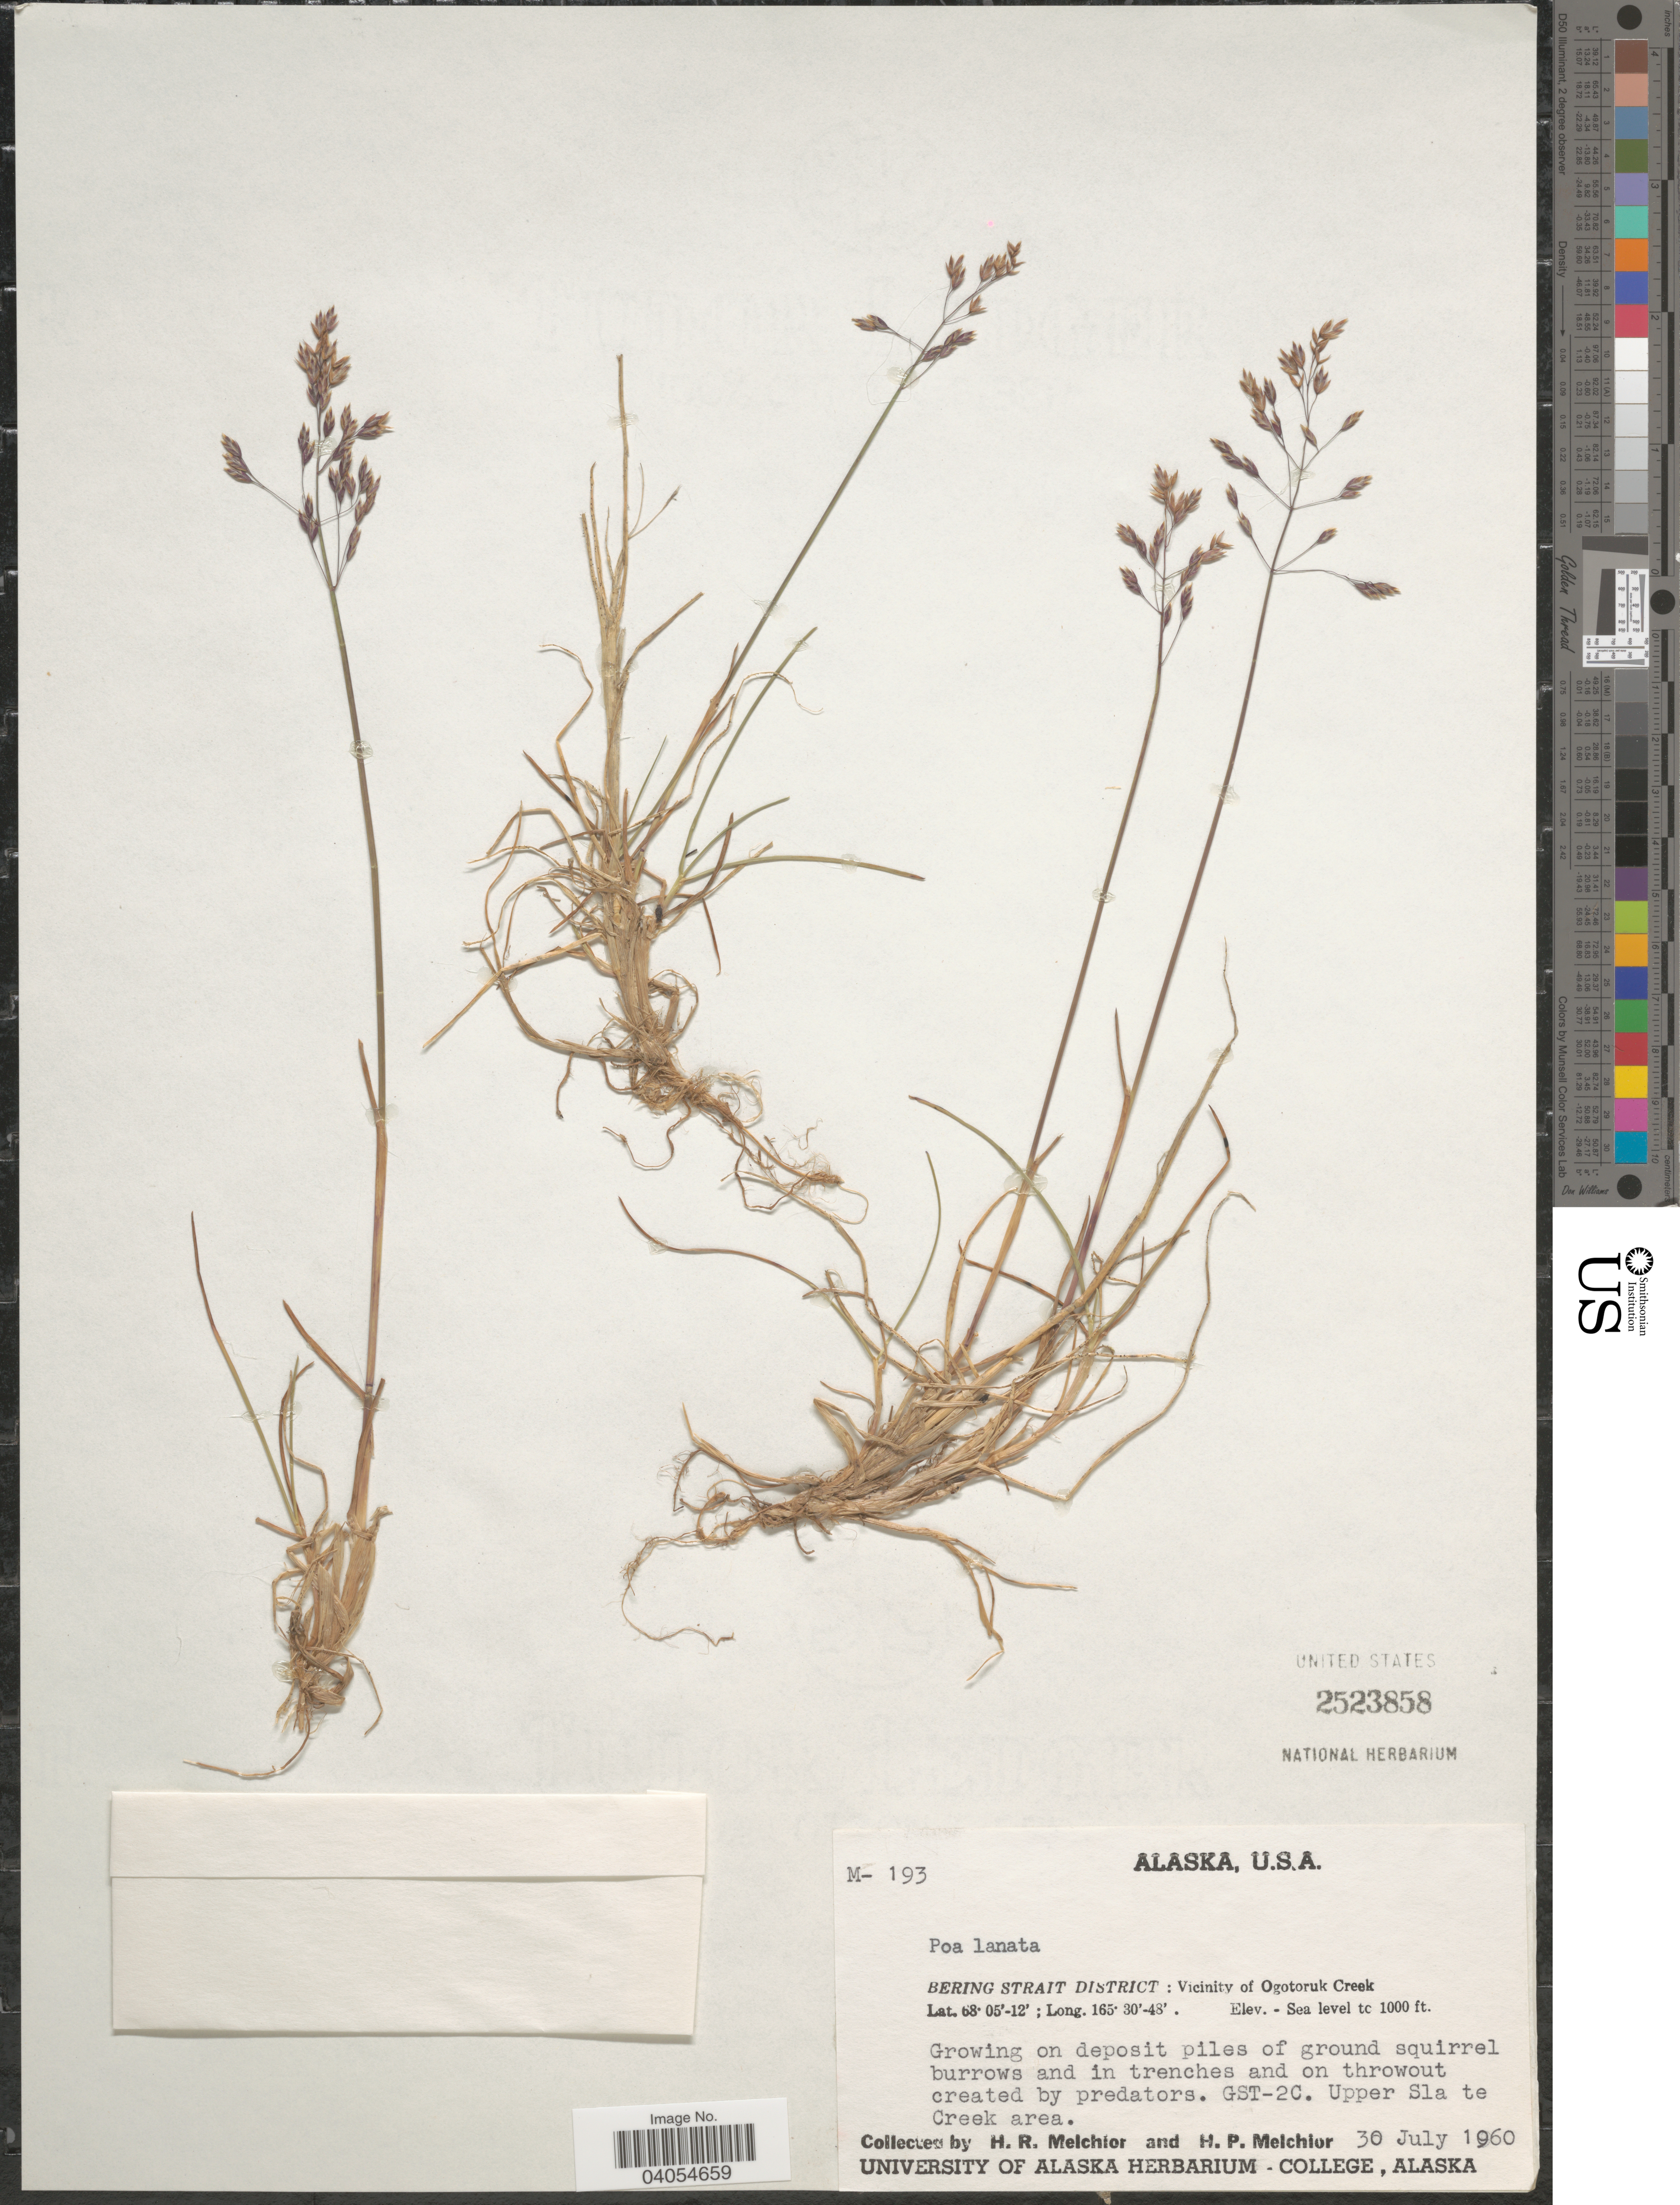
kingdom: Plantae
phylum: Tracheophyta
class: Liliopsida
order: Poales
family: Poaceae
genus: Poa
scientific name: Poa arctica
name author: R. Br.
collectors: H. R. Melchior & H. P. Melchior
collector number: M-193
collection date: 1960-07-30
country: United States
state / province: Alaska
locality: Bering Strait District: Vicinity of Ogotoruk Creek. GST-2C. Upper Slate Creek area.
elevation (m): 0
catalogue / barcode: US 2523858